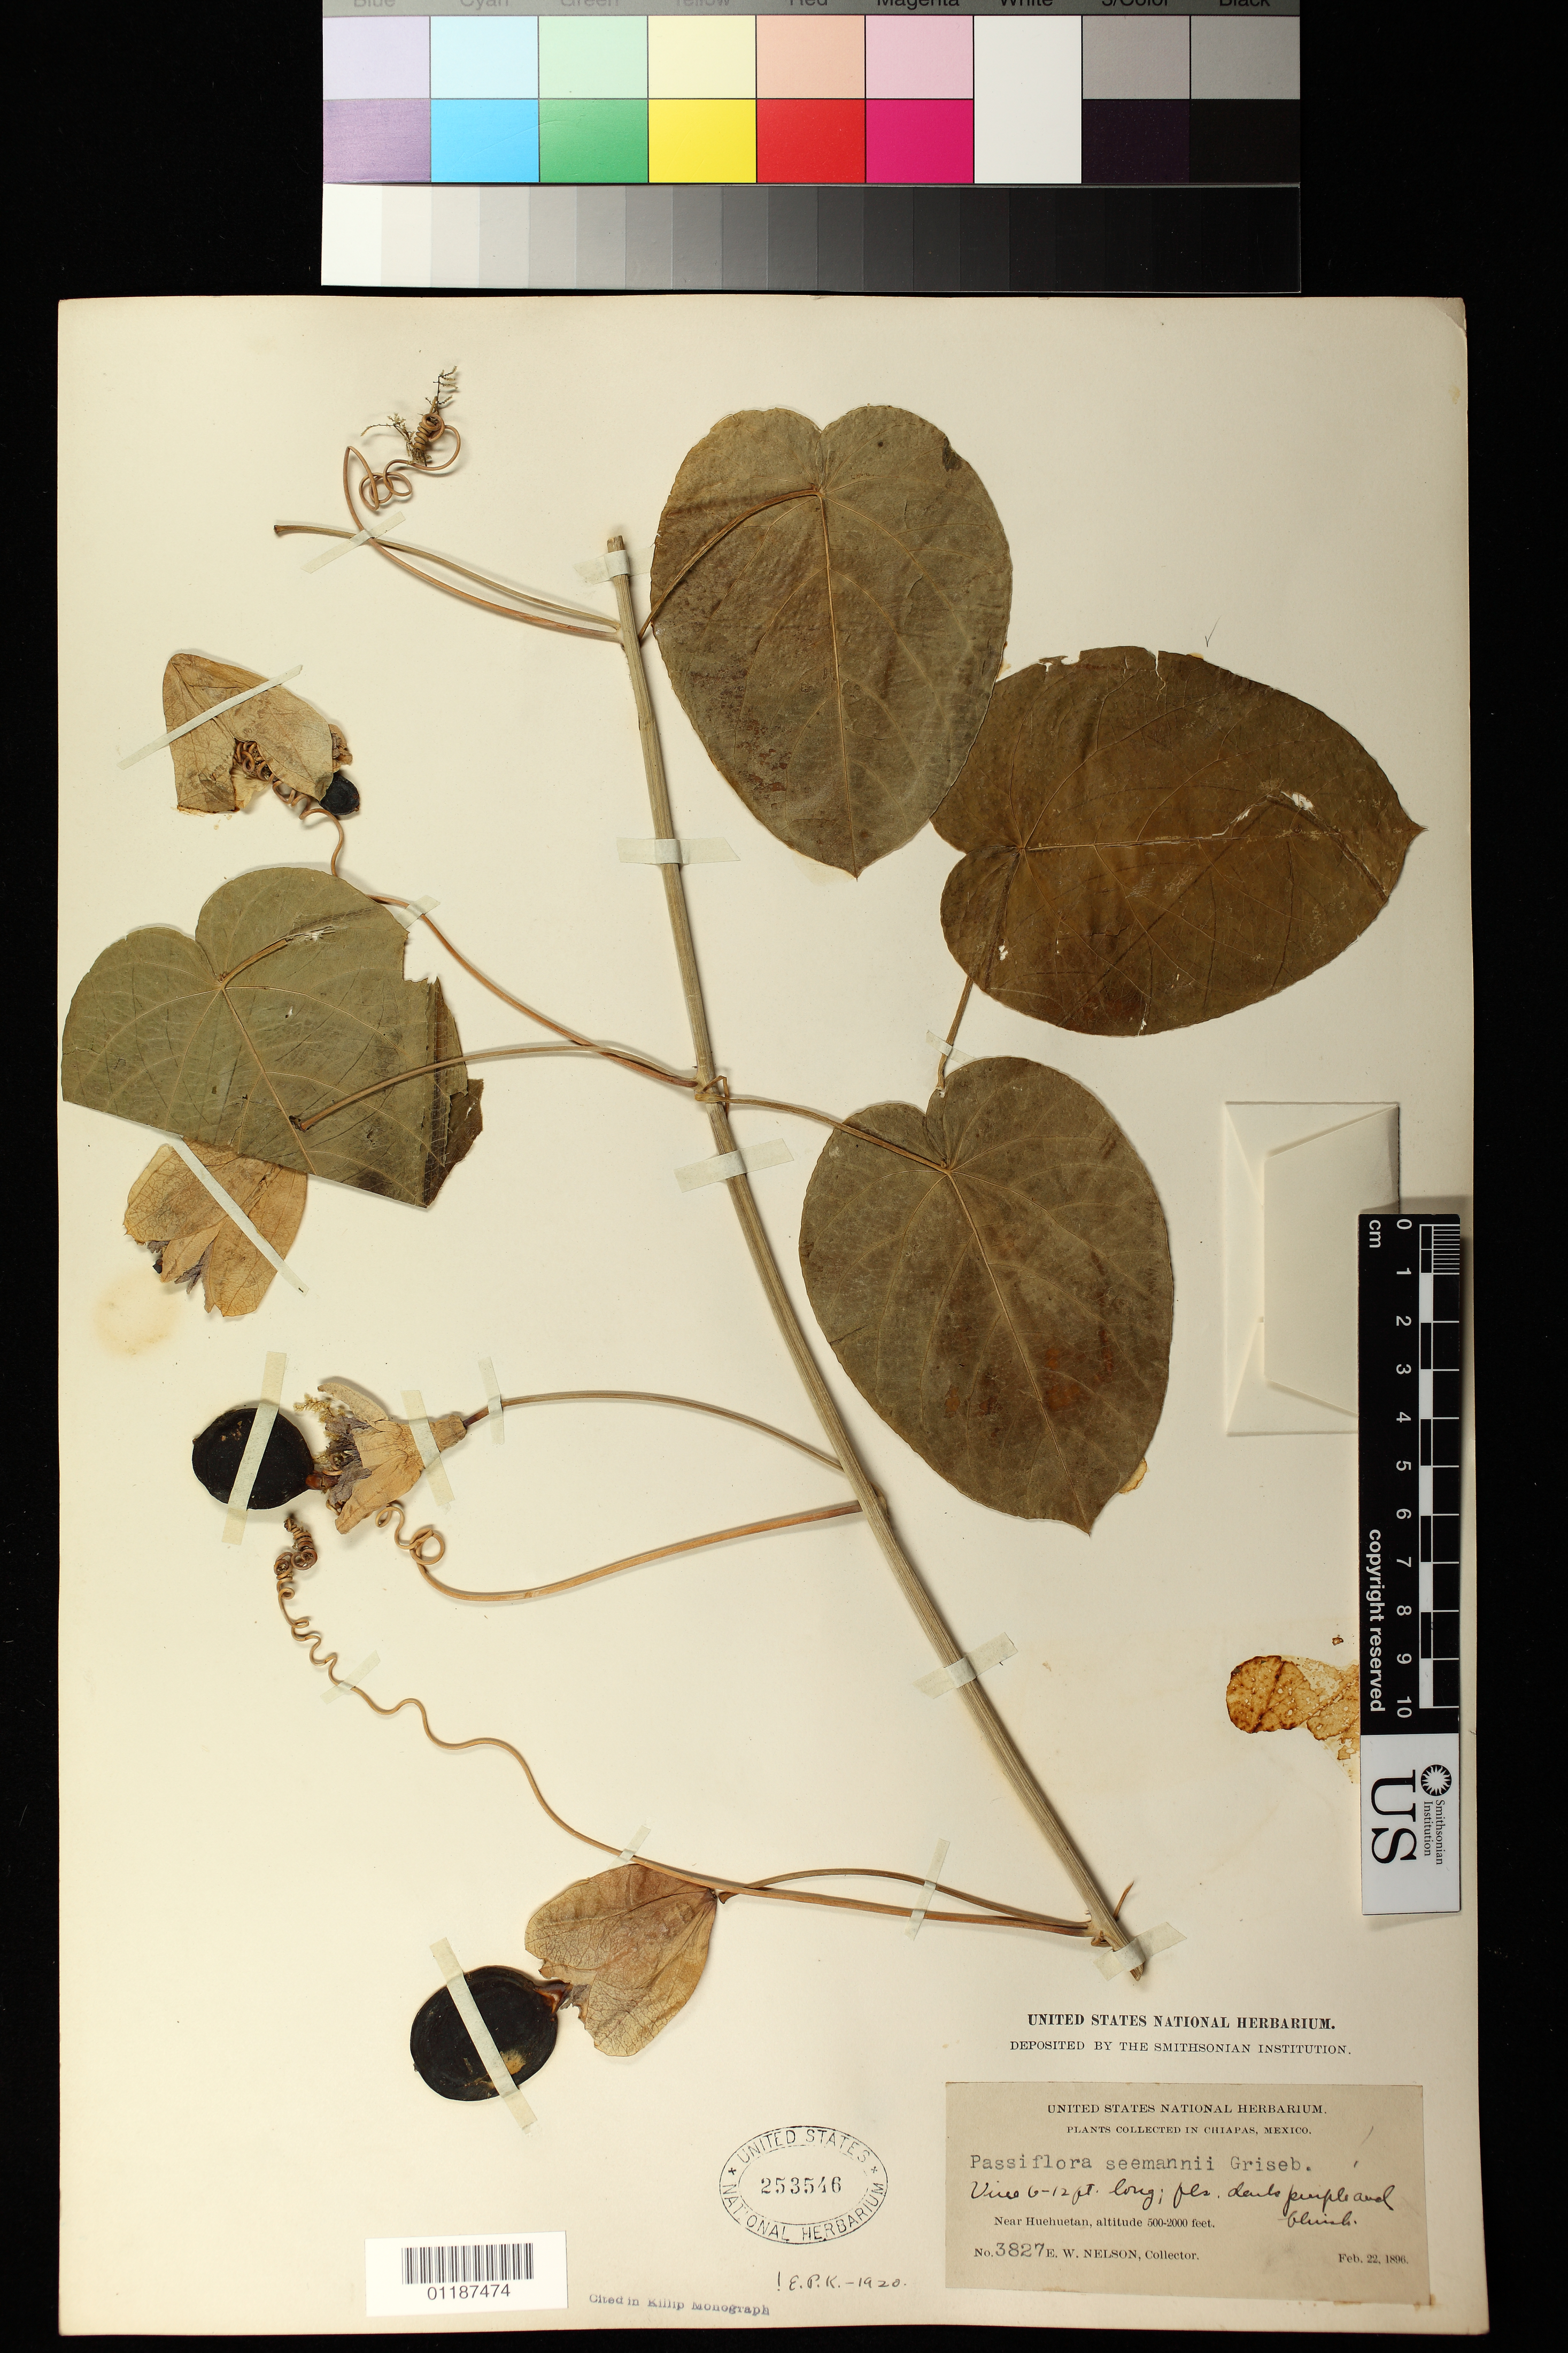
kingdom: Plantae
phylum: Tracheophyta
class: Magnoliopsida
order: Malpighiales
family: Passifloraceae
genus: Passiflora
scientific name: Passiflora seemannii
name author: Griseb.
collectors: E. W. Nelson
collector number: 3827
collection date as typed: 1896 Feb 22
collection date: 1896-02-22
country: Mexico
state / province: Chiapas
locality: Near Huehuetan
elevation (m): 610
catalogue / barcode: US 253546